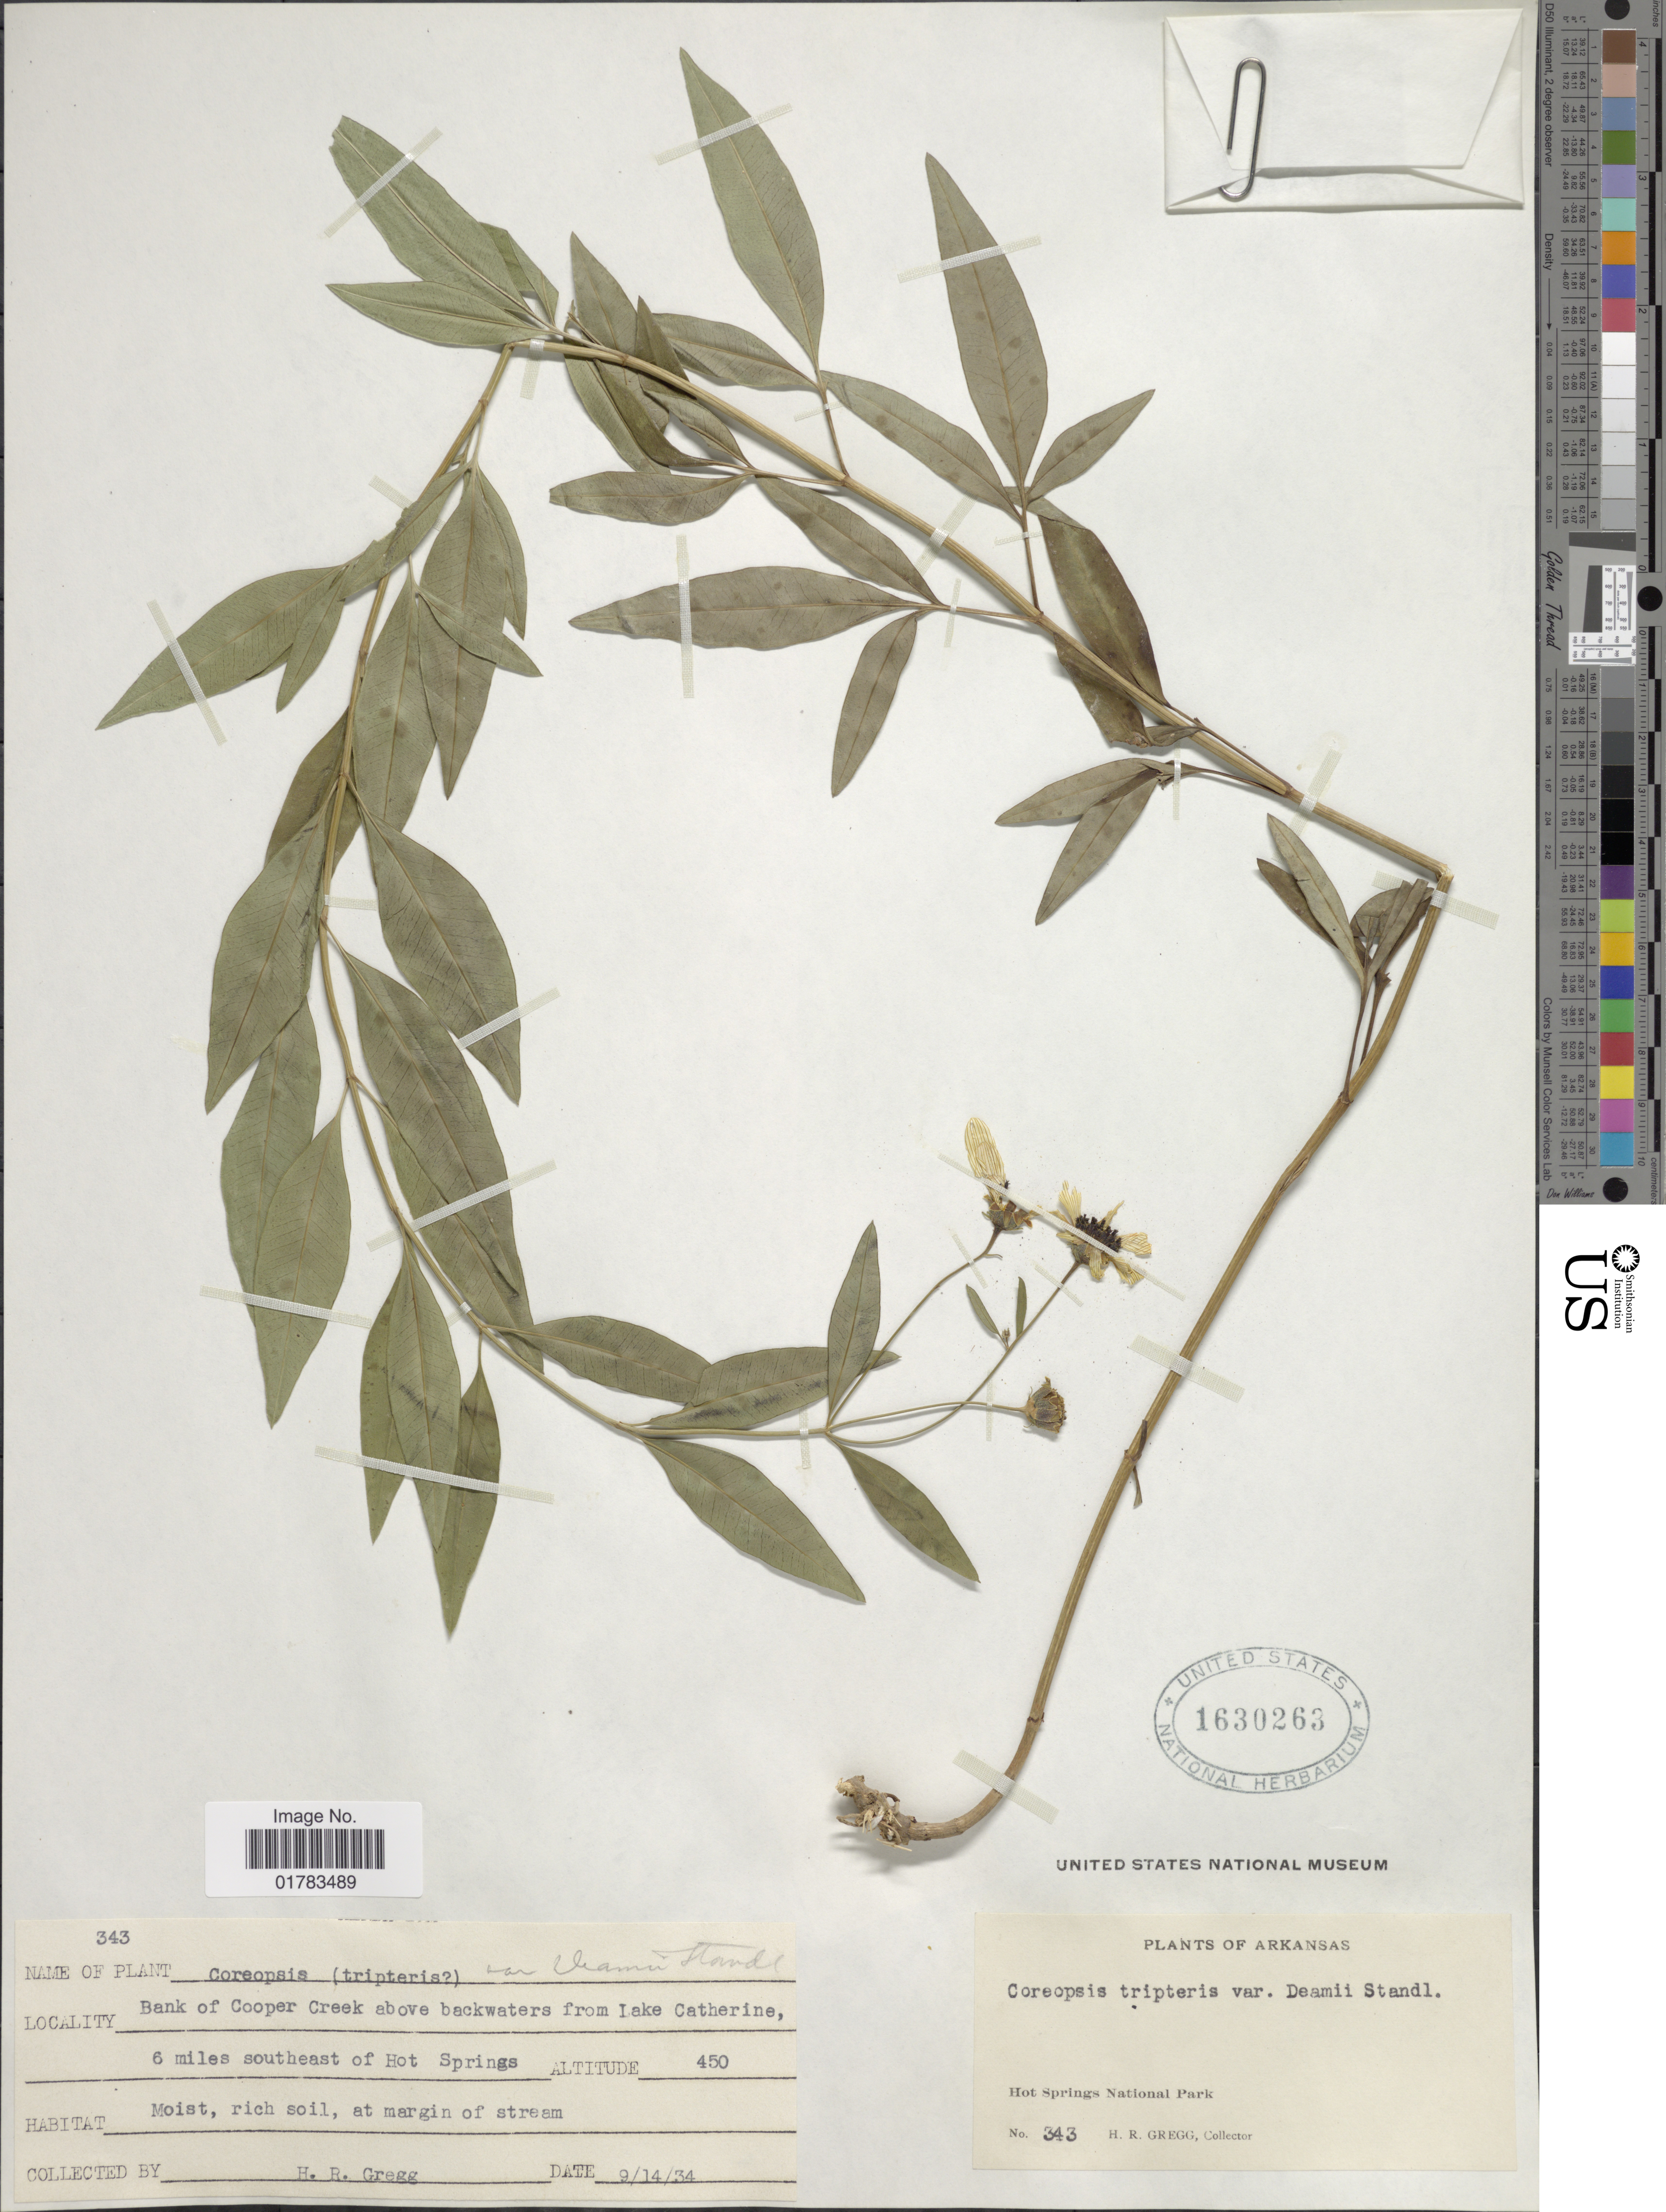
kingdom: Plantae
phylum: Tracheophyta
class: Magnoliopsida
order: Asterales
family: Asteraceae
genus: Coreopsis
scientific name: Coreopsis tripteris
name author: L.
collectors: H. Gregg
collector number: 343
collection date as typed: Transcribed d/m/y: 14/9/34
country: United States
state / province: Arkansas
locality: Hot Springs National Park, Bank of Cooper Creek above backwaters from Lake Catherine, 6 miles southeast of Hot Springs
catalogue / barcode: US 1630263